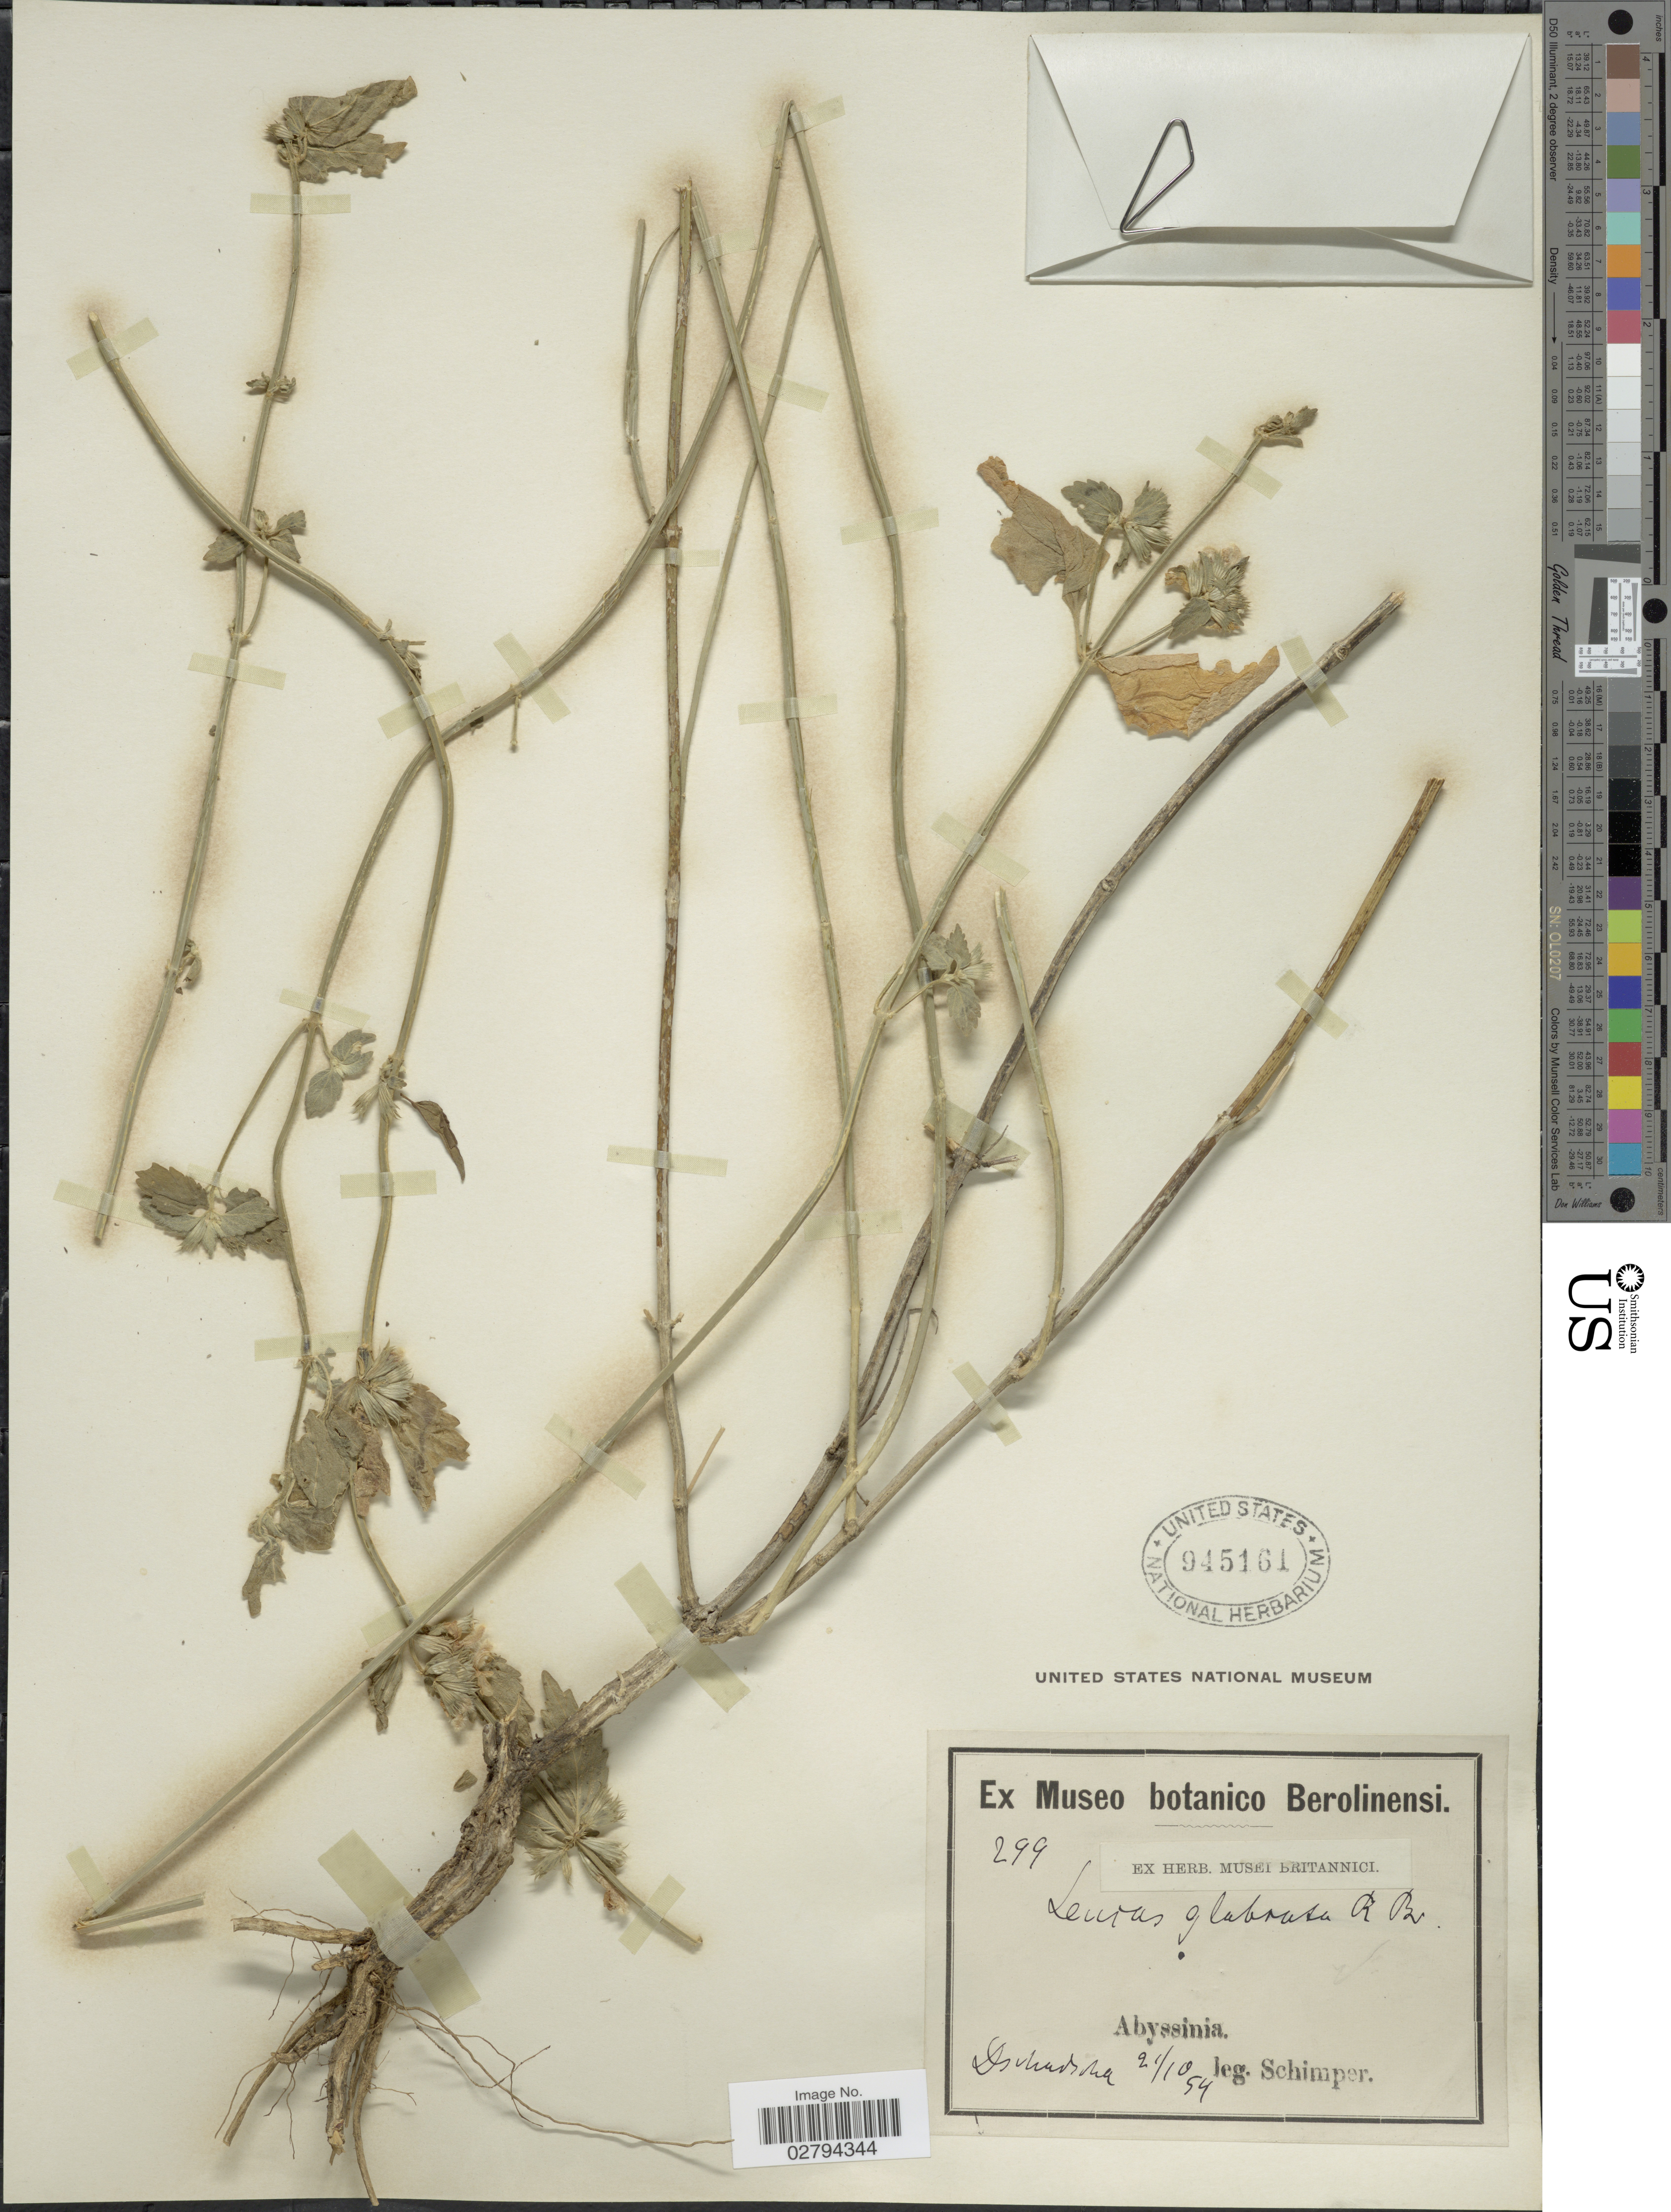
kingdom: Plantae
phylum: Tracheophyta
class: Magnoliopsida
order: Lamiales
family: Lamiaceae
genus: Leucas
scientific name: Leucas glabrata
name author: (Vahl) Sm.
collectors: -. Schimper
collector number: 299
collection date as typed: Transcribed d/m/y: 21/10/54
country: Ethiopia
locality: Abyssinia. Dschadscha.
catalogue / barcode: US 945161